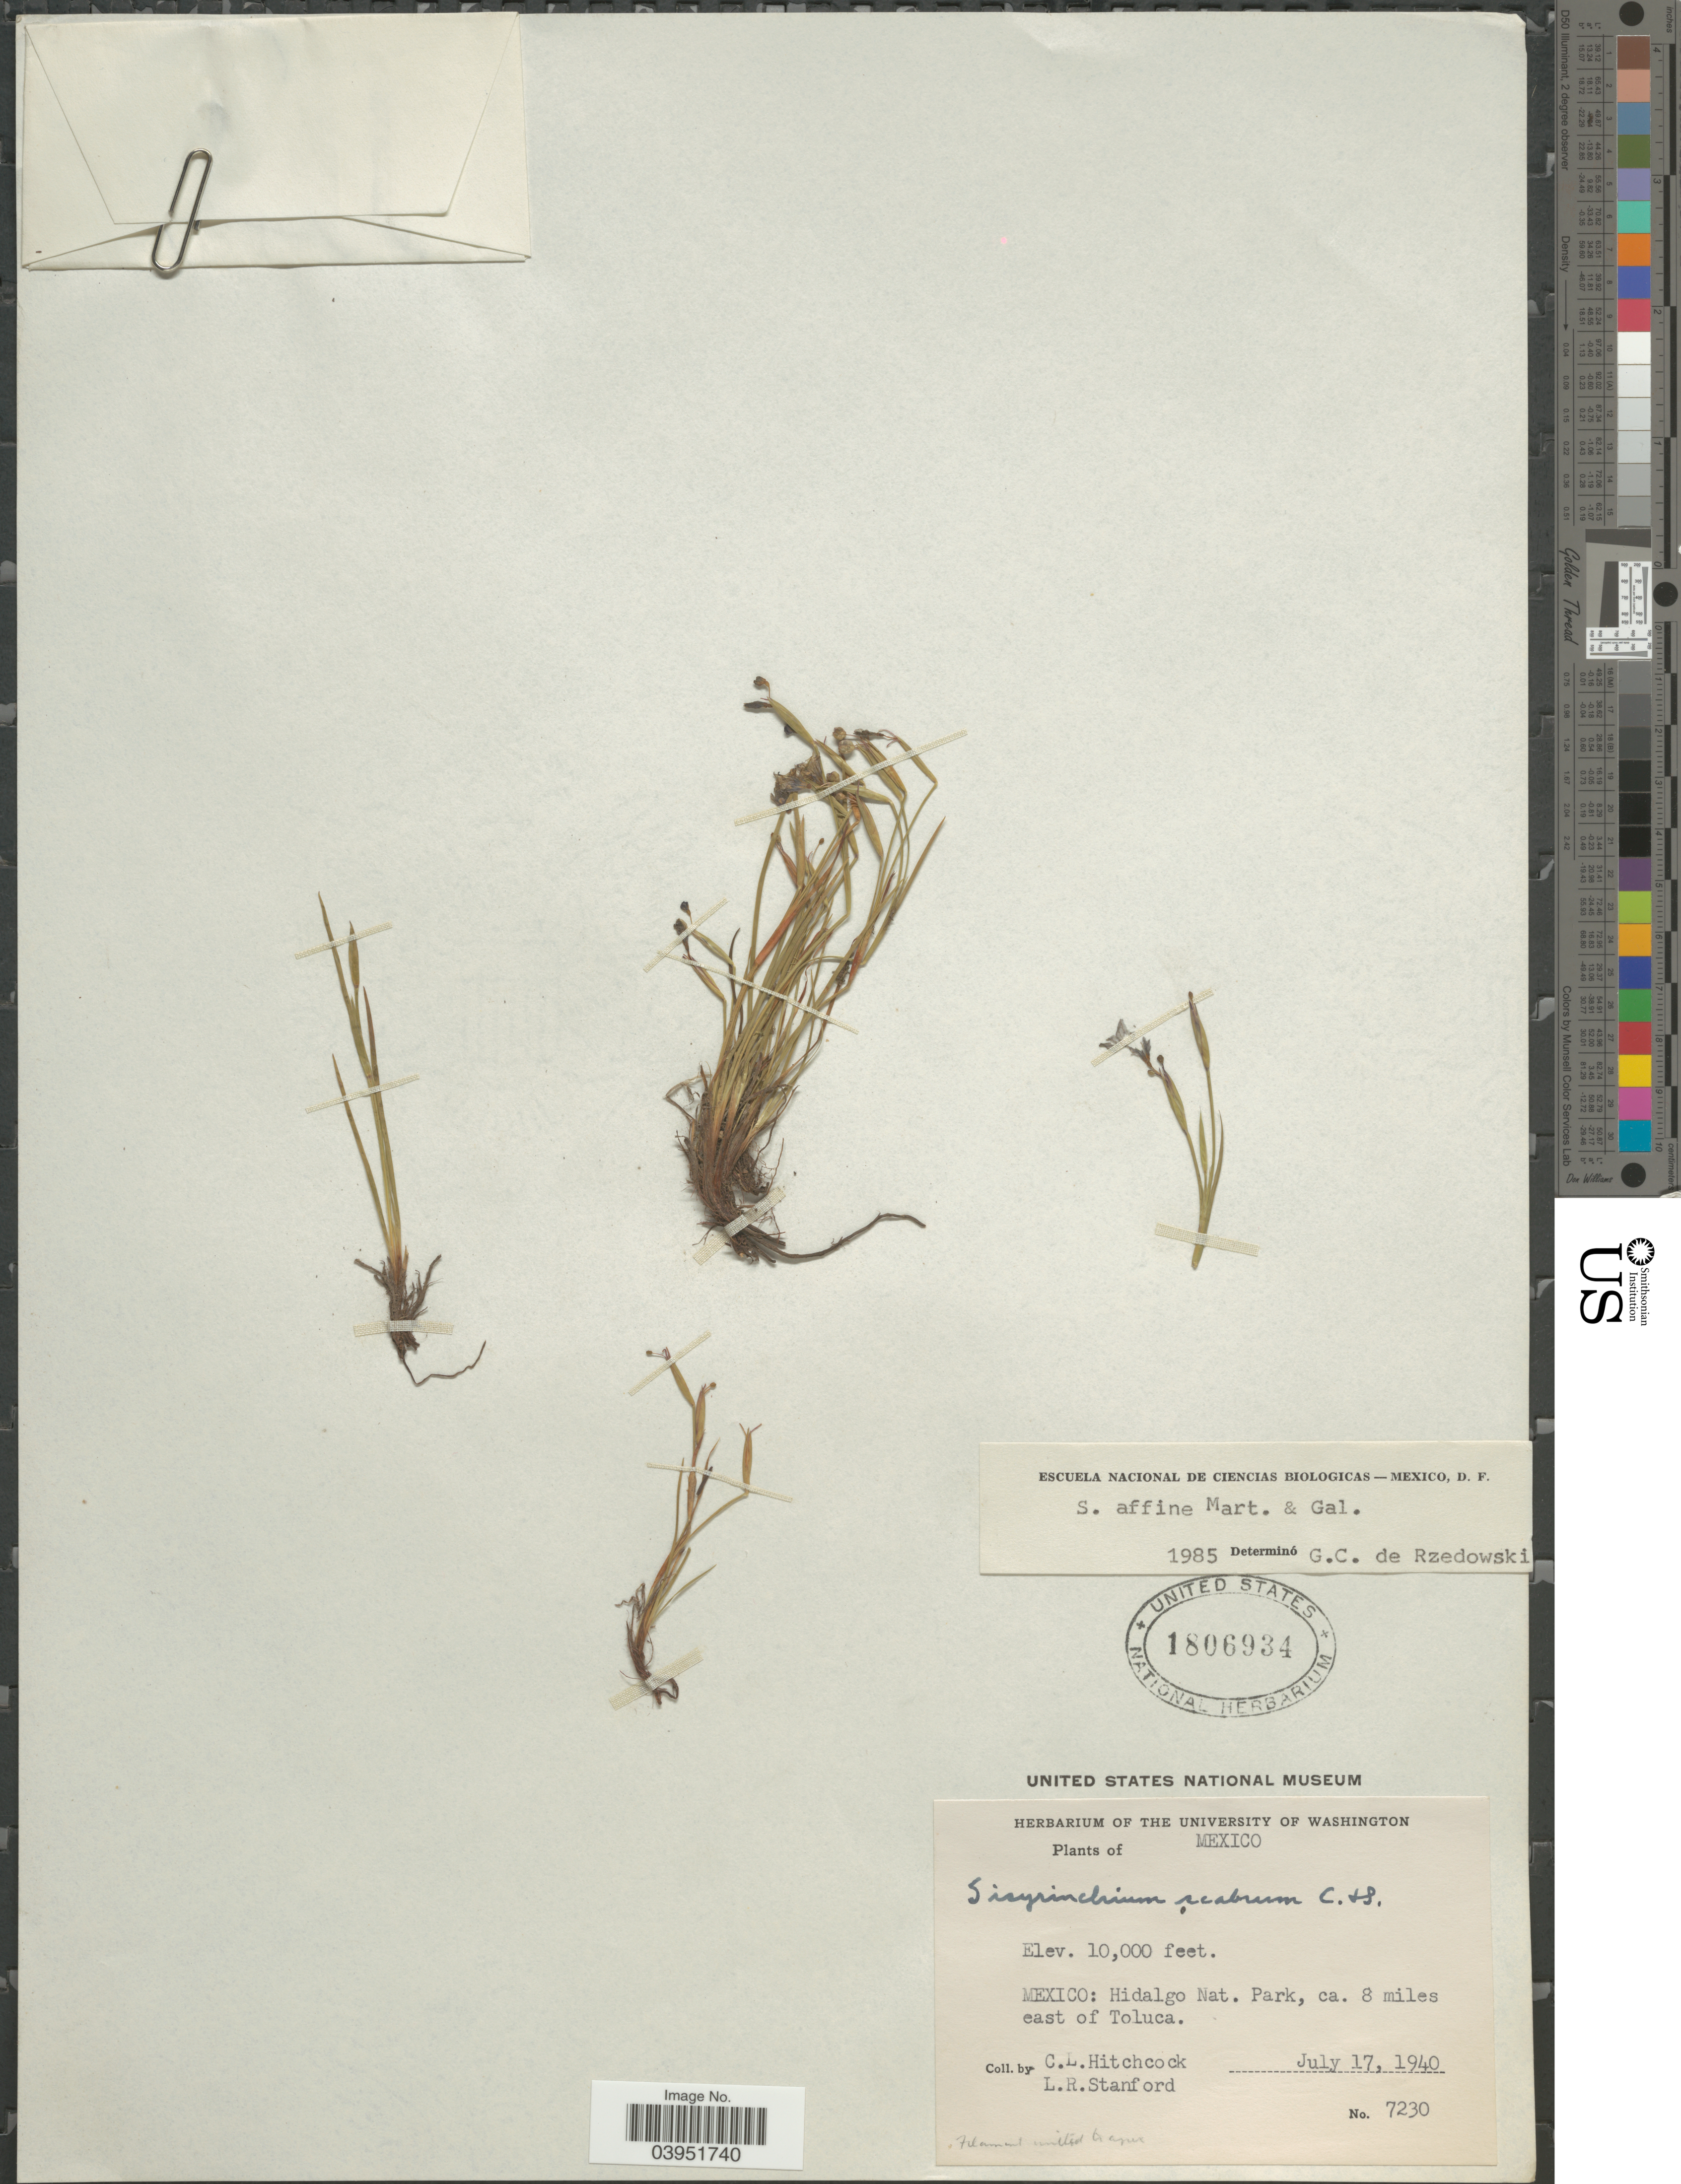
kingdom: Plantae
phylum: Tracheophyta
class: Liliopsida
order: Asparagales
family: Iridaceae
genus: Sisyrinchium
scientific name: Sisyrinchium affine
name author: M. Martens & Galeotti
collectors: C. L. Hitchcock & L. R. Stanford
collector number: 7230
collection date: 1940-07-17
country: Mexico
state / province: México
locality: Hidalgo Nat. Park, ca. 8 miles east of Toluca.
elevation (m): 3048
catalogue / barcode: US 1806934